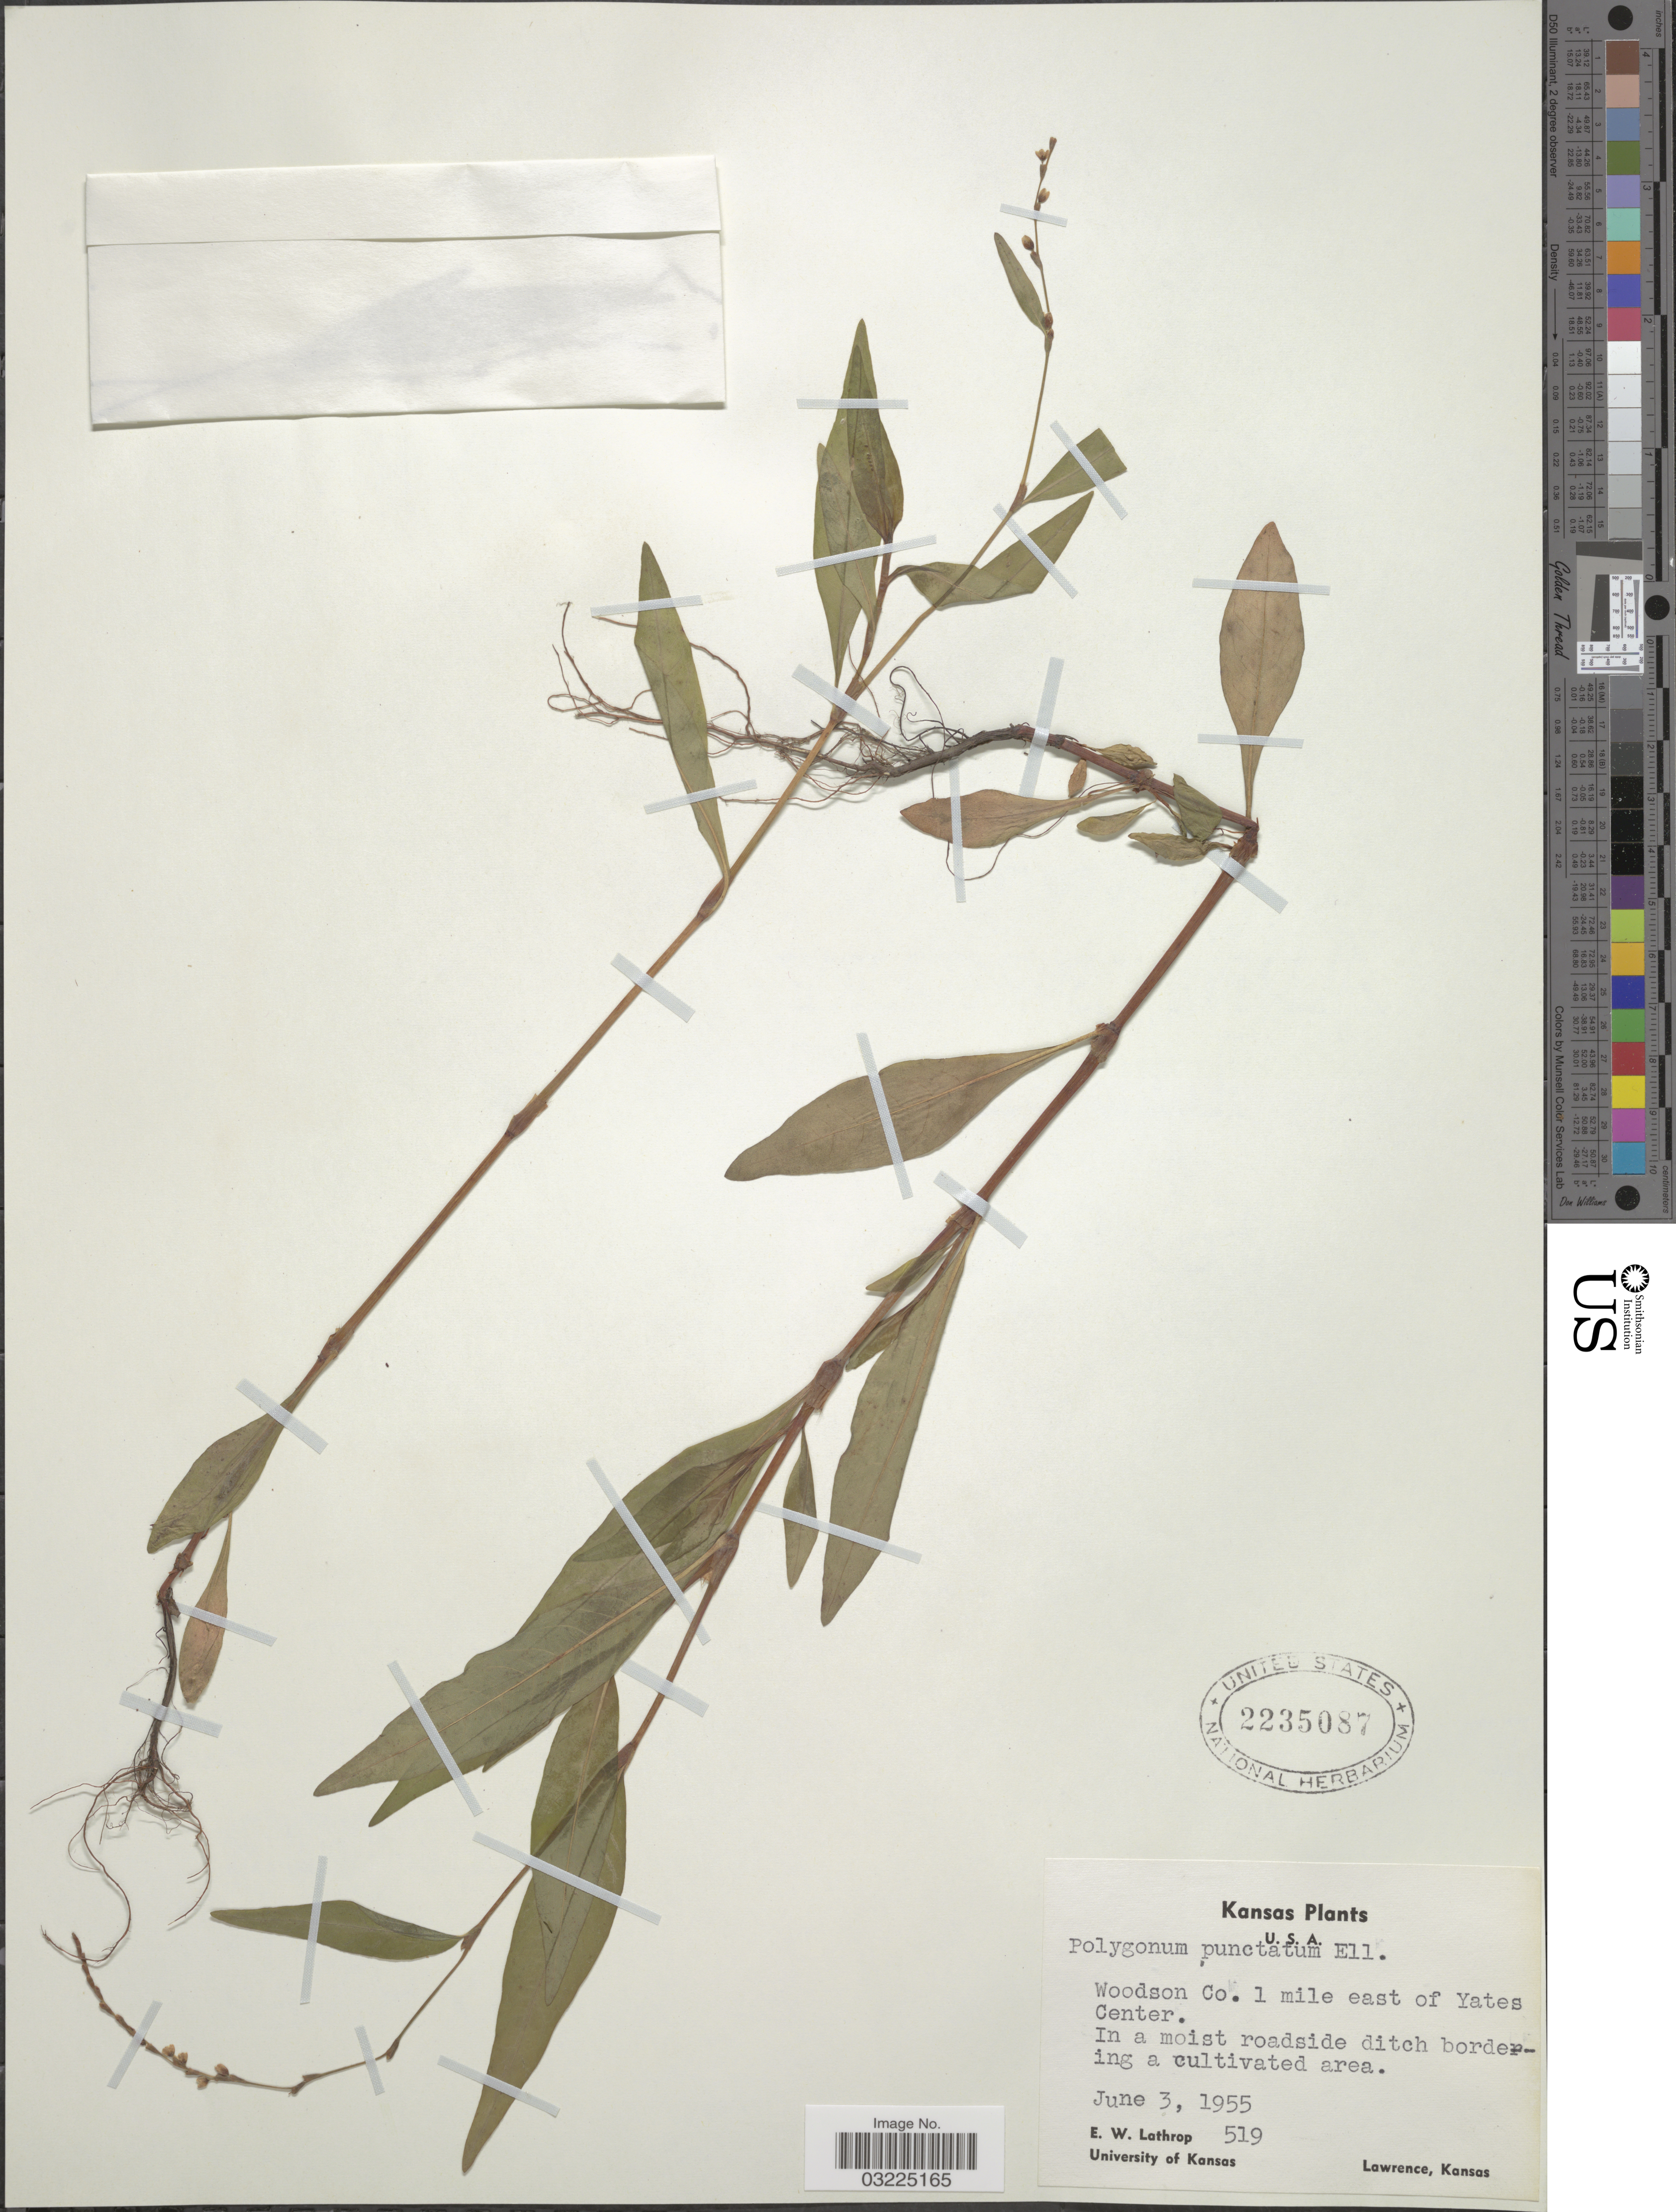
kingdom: Plantae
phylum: Tracheophyta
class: Magnoliopsida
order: Caryophyllales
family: Polygonaceae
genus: Persicaria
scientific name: Persicaria punctata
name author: (Elliott) Small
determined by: Atha, D. E.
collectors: E. W. Lathrop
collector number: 519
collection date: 1955-06-03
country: United States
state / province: Kansas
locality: Woodson Co. 1 mile east of Yates Center.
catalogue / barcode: US 2235087